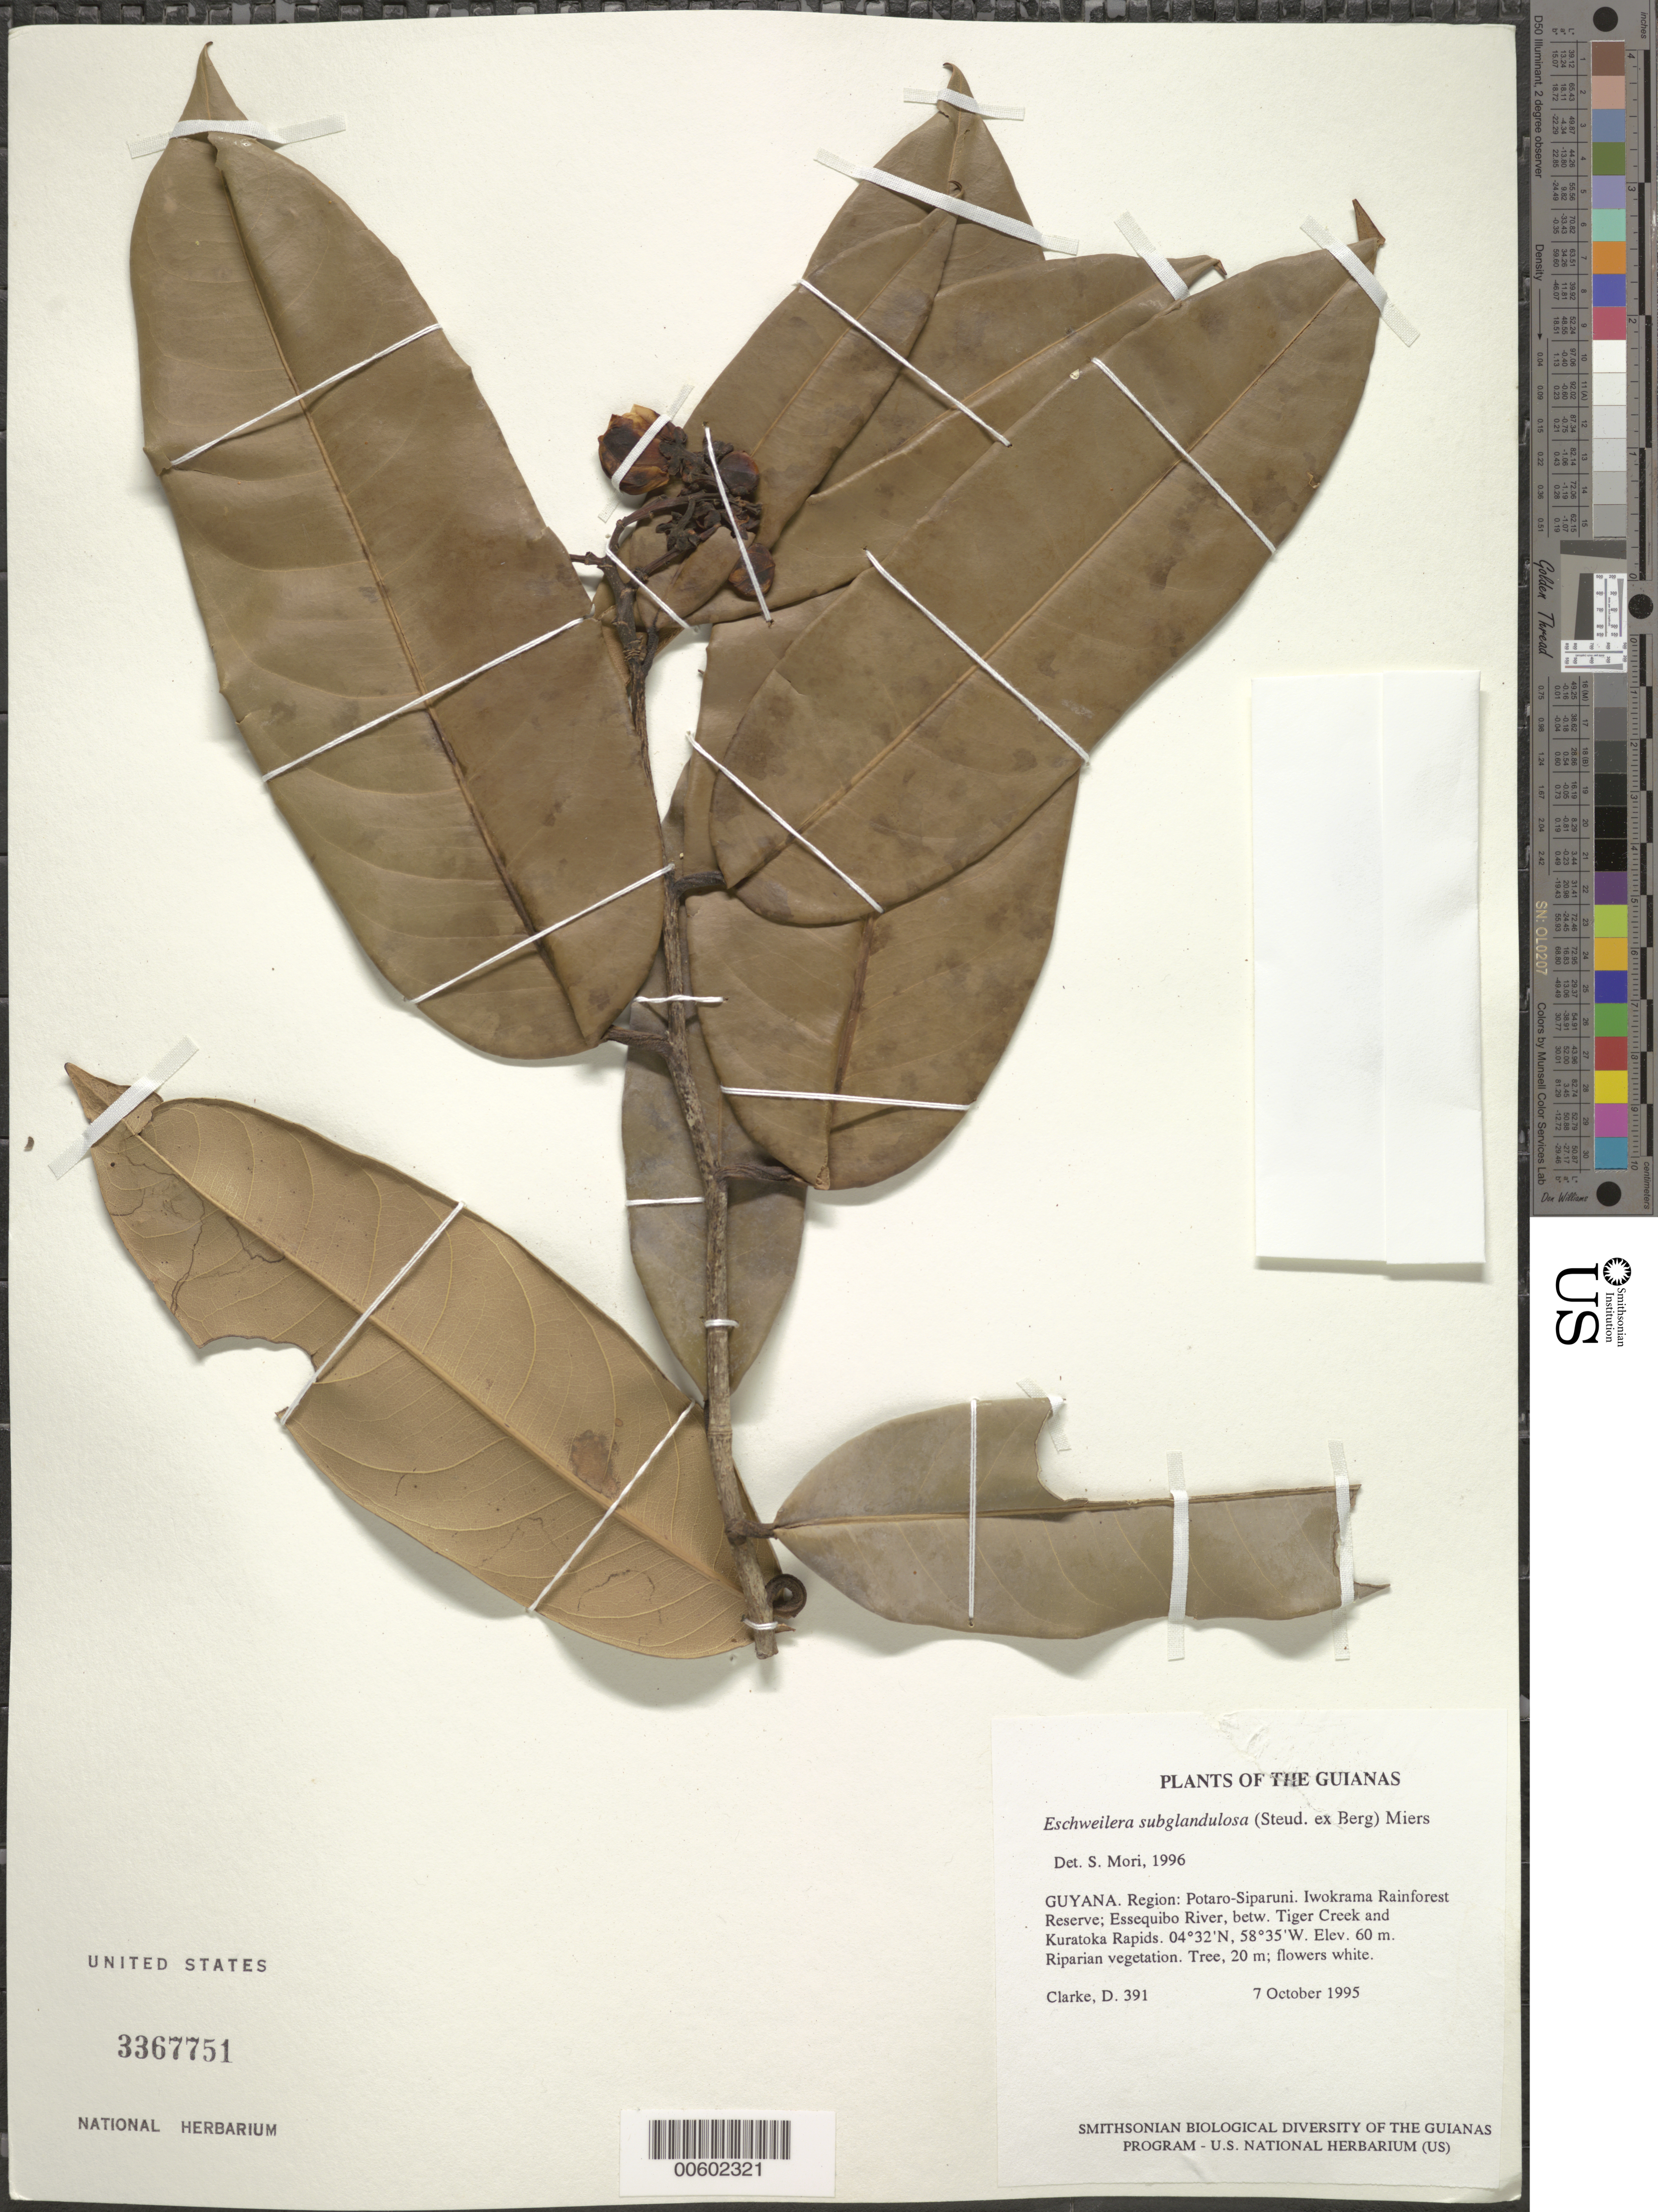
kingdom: Plantae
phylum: Tracheophyta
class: Magnoliopsida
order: Ericales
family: Lecythidaceae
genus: Eschweilera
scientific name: Eschweilera subglandulosa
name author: (Steud. ex Berg) Miers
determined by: Mori, Scott A.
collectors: H. D. Clarke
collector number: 391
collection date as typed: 7 October 1995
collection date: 1995-10-07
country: Guyana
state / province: Potaro-Siparuni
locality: Iwokrama Rainforest Reserve; Essequibo River, betw. Tiger Creek and Kuratoka Rapids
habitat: Riparian vegetation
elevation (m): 60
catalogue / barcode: US 3367751